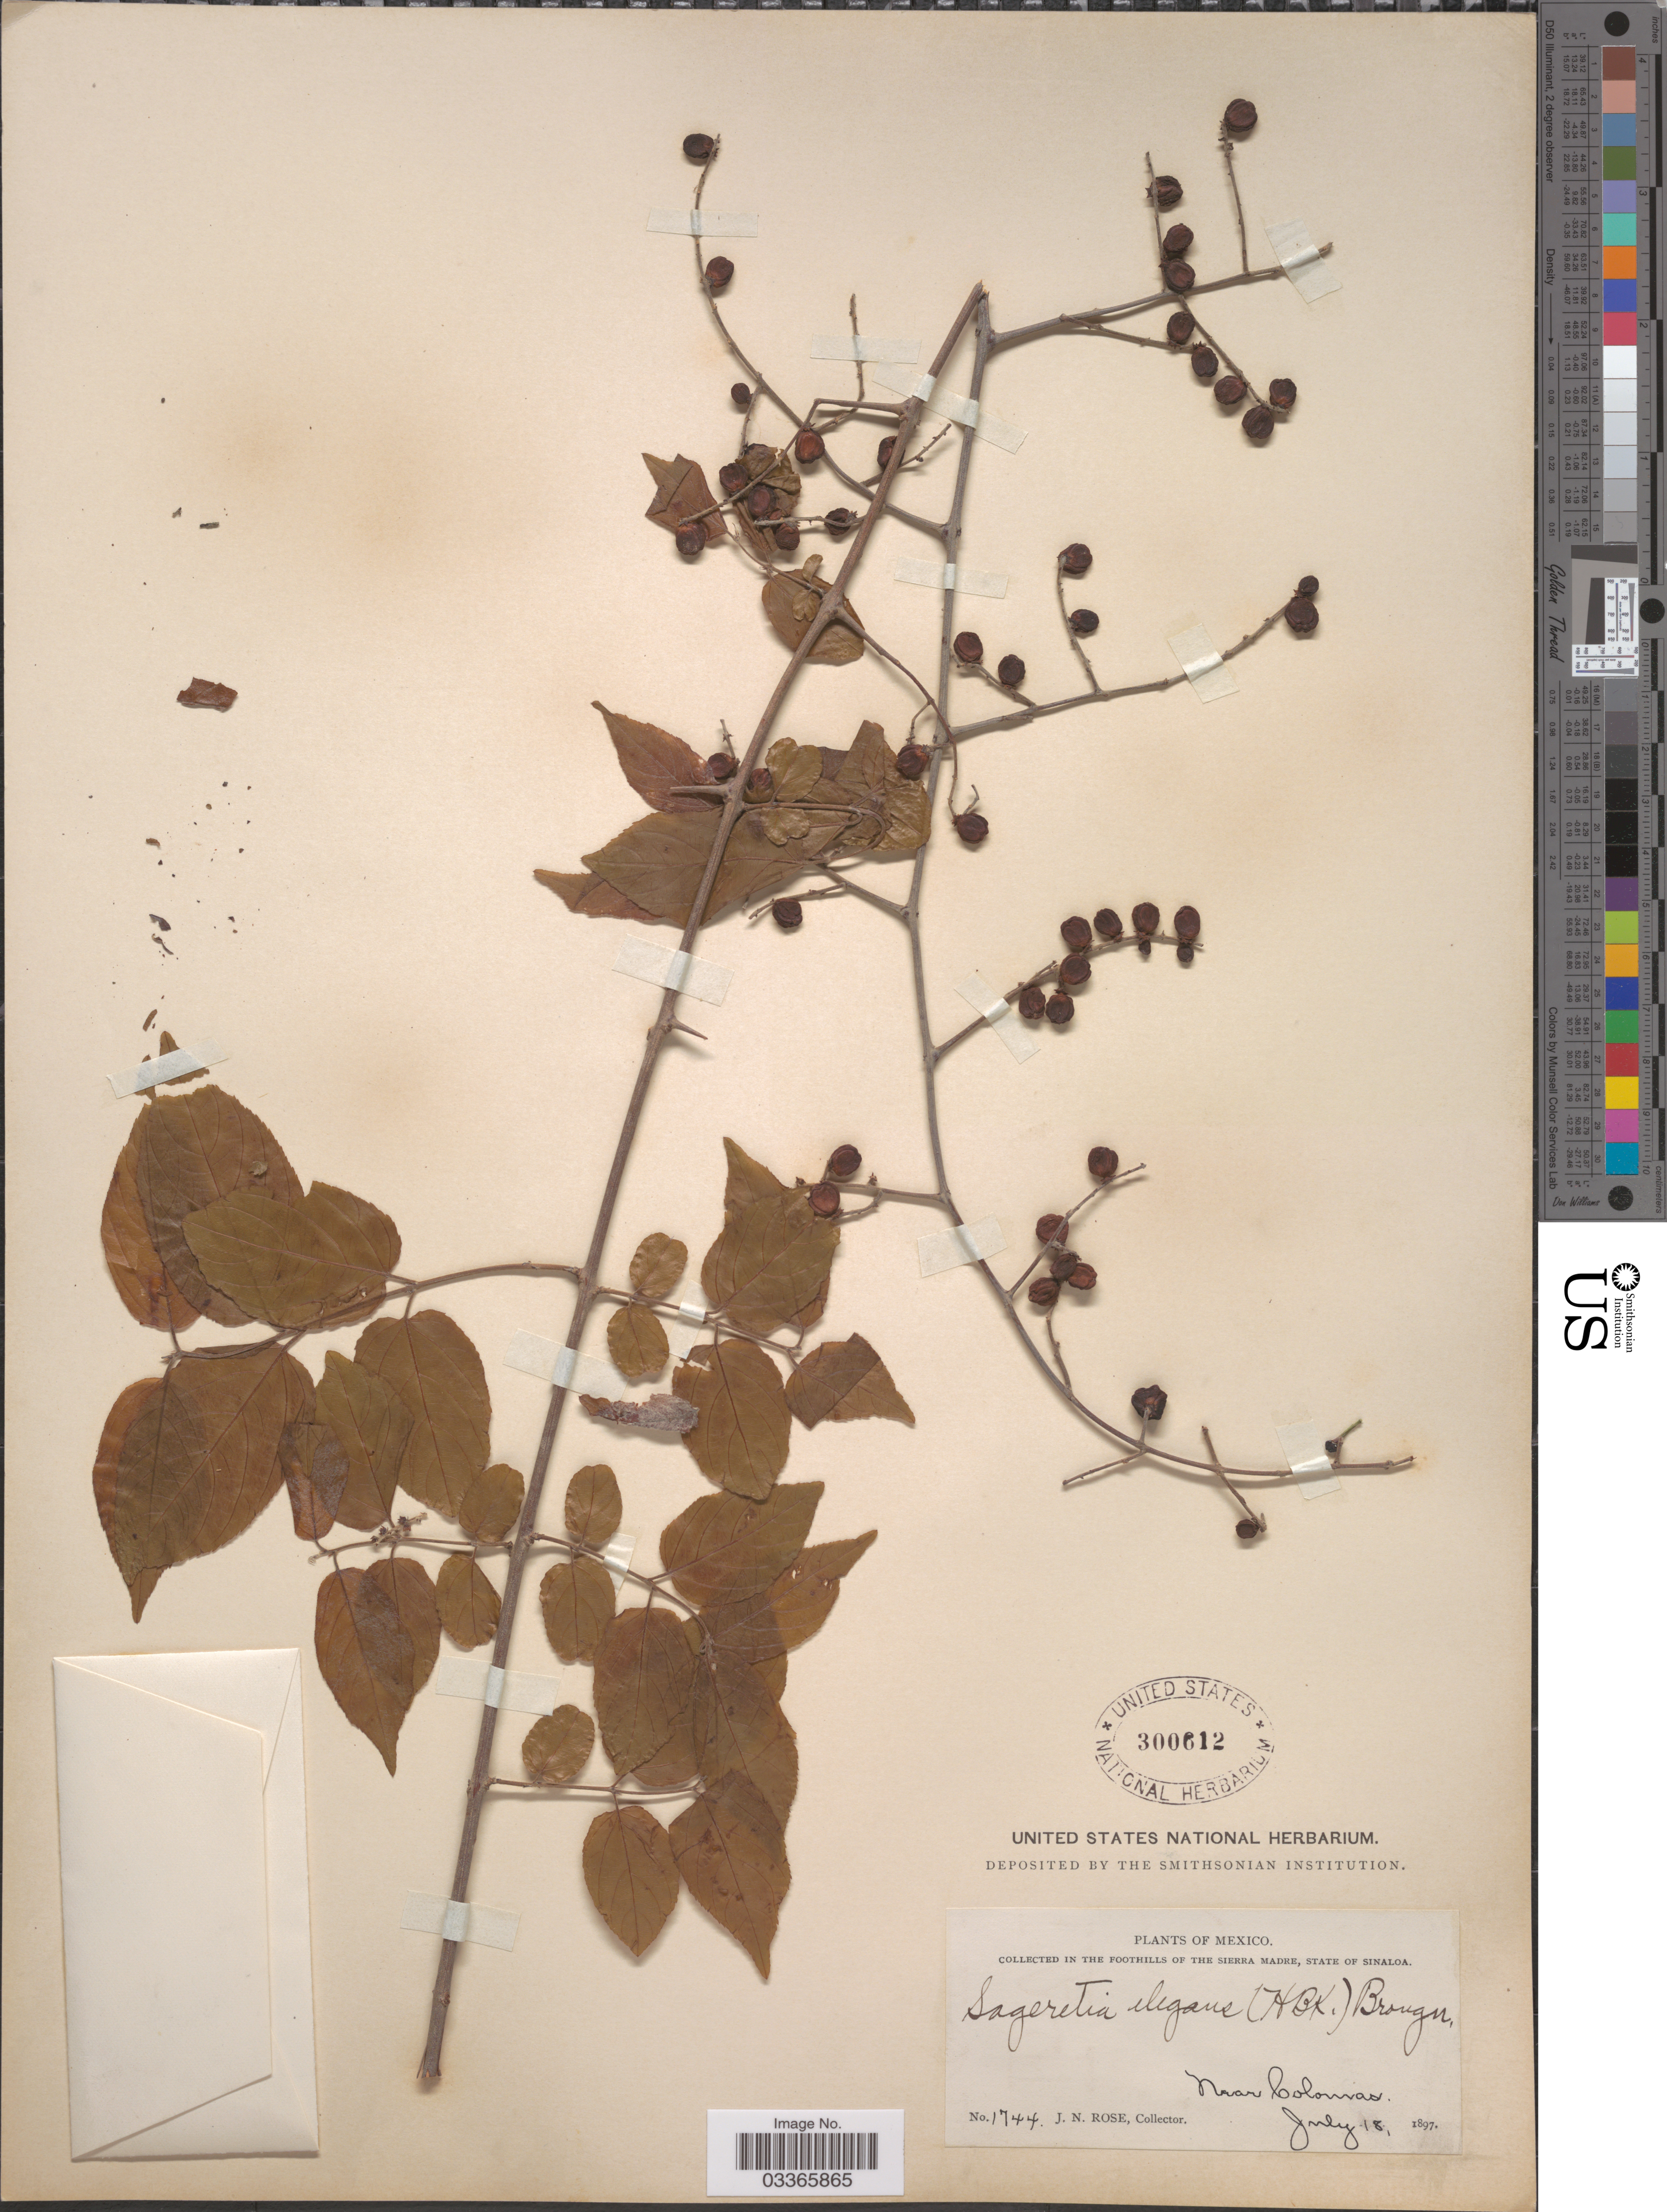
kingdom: Plantae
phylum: Tracheophyta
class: Magnoliopsida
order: Rosales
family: Rhamnaceae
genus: Sageretia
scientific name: Sageretia elegans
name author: (Kunth) Brongn.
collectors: J. N. Rose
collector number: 1744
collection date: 1897-07-18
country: Mexico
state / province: Sinaloa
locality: In the foothills of the Sierra Madre. Near Colonias.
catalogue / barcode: US 300612